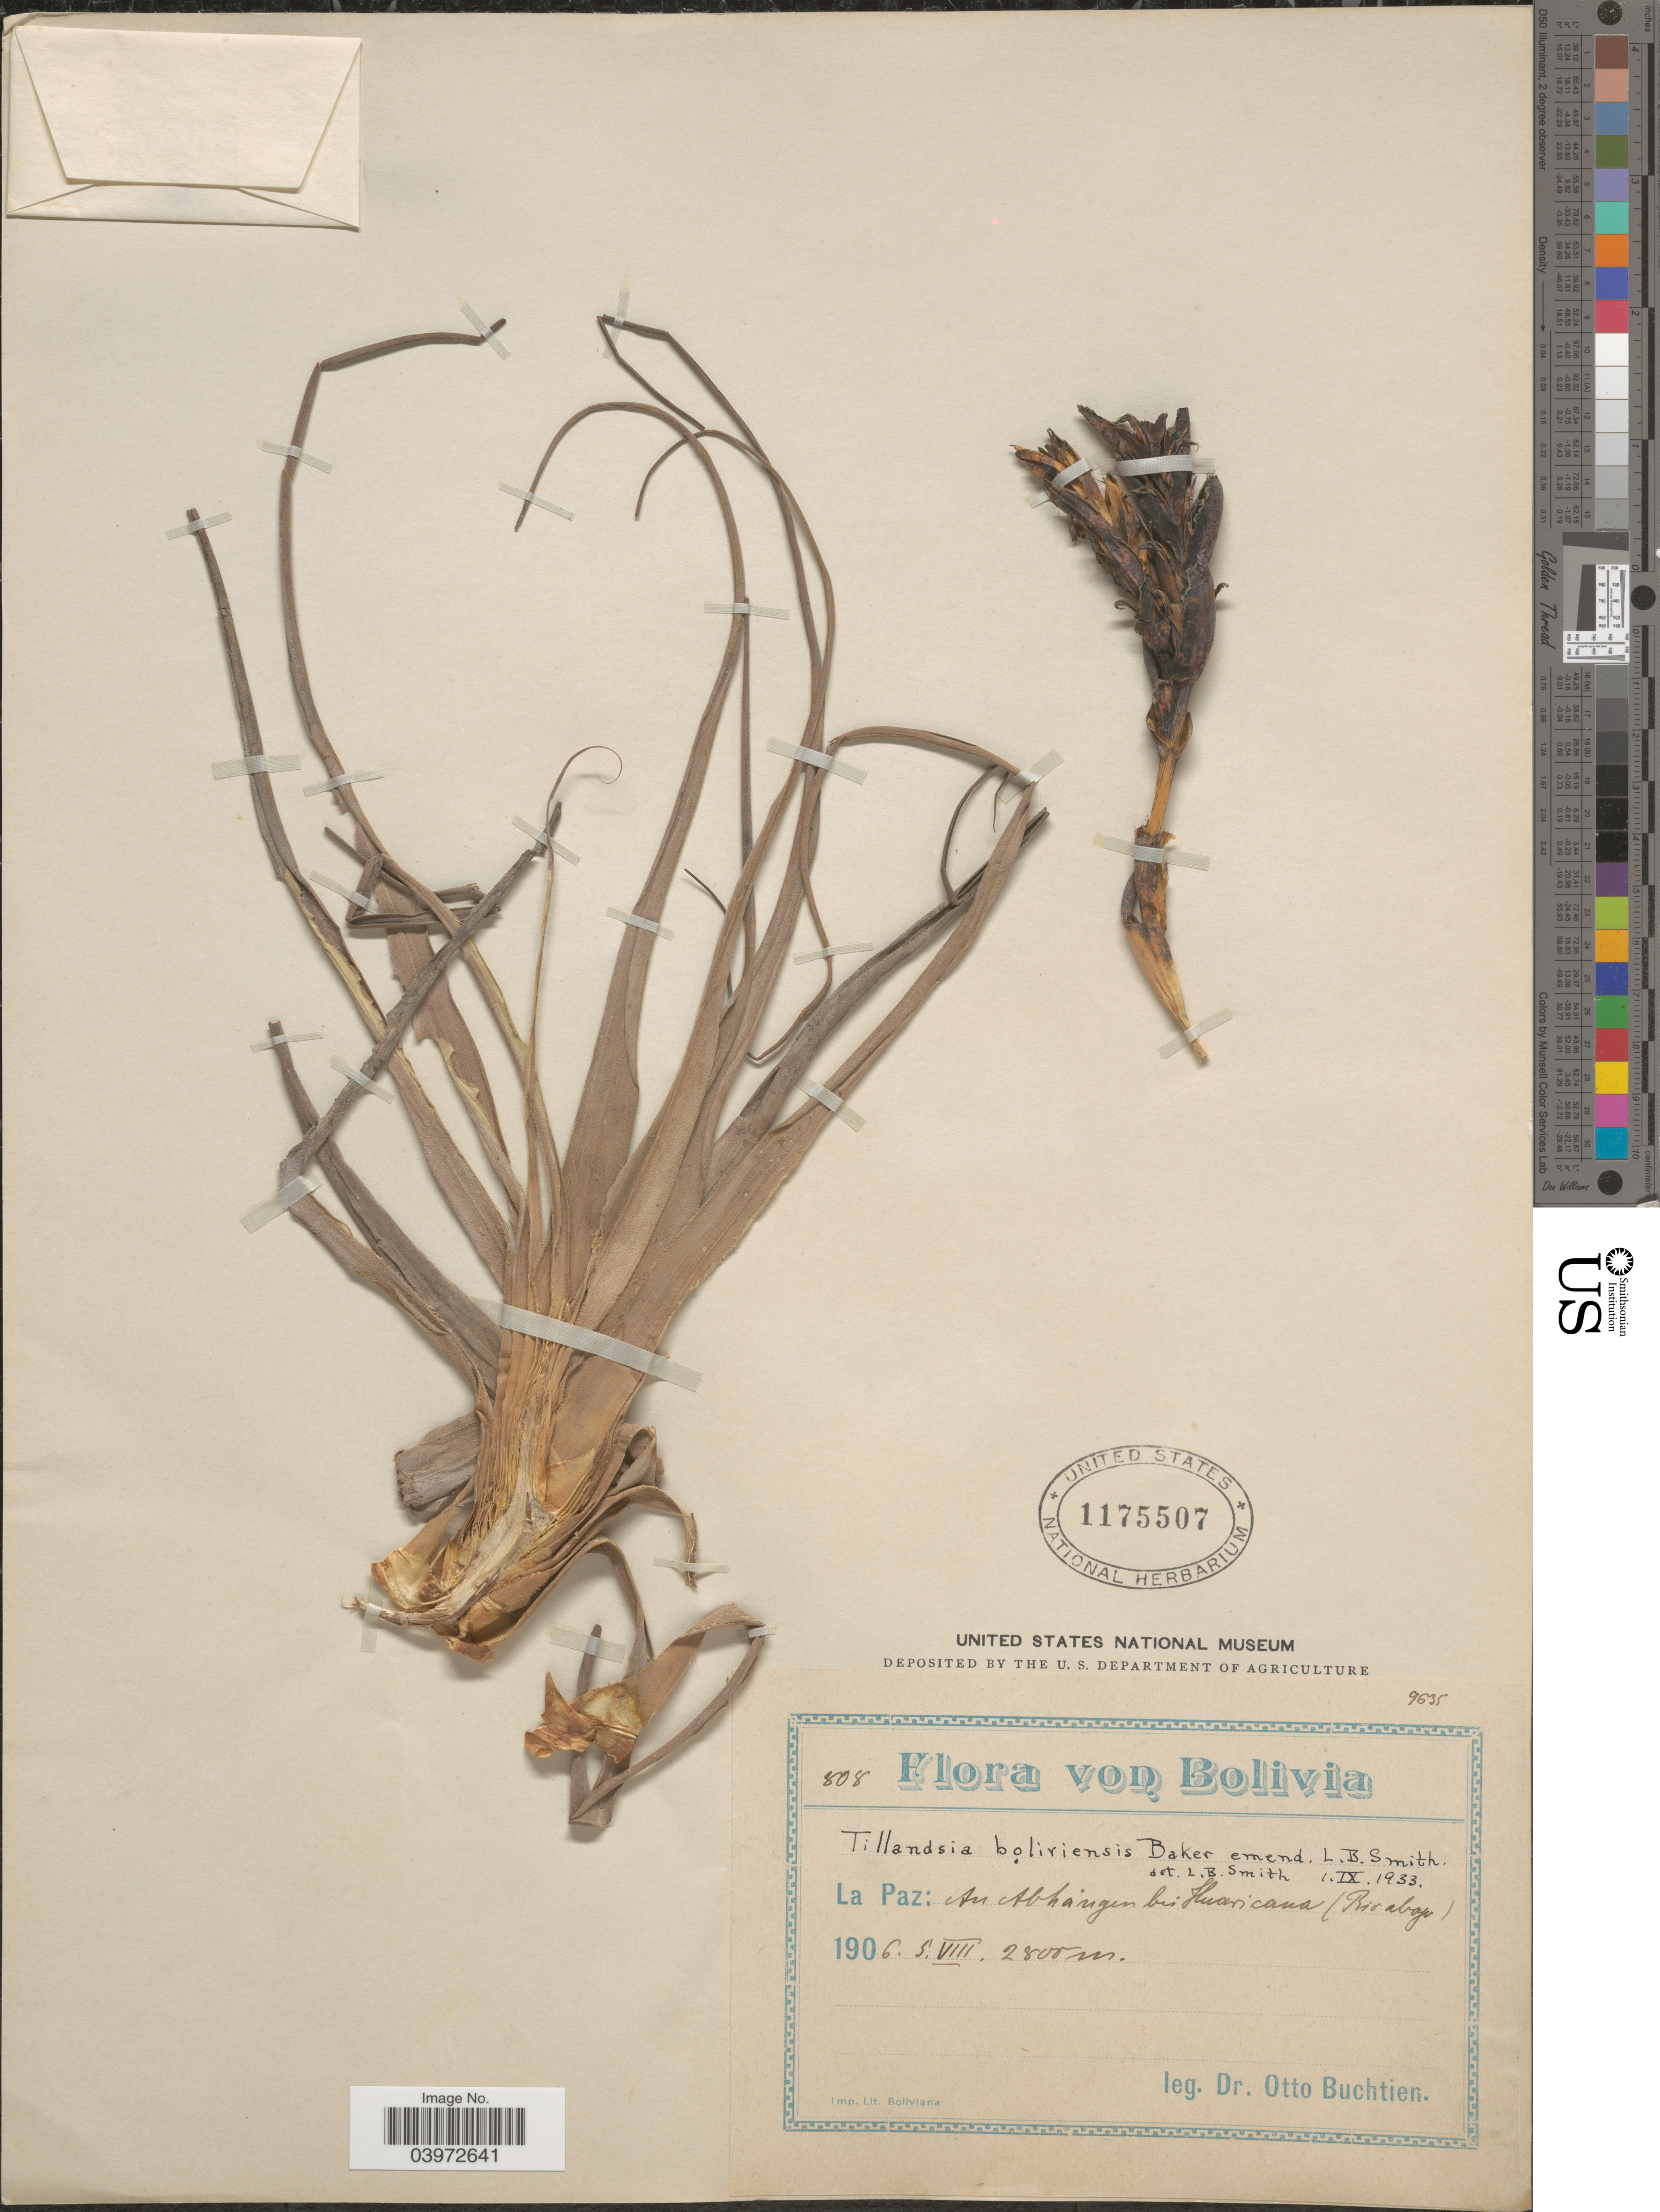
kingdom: Plantae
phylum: Tracheophyta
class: Liliopsida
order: Poales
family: Bromeliaceae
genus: Tillandsia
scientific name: Tillandsia boliviensis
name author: Baker in Rusby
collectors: O. Buchtien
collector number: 808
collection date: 1906-08-05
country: Bolivia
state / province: La Paz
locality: An abhangen bei Huaricana (Rirabage).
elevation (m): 2800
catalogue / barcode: US 1175507